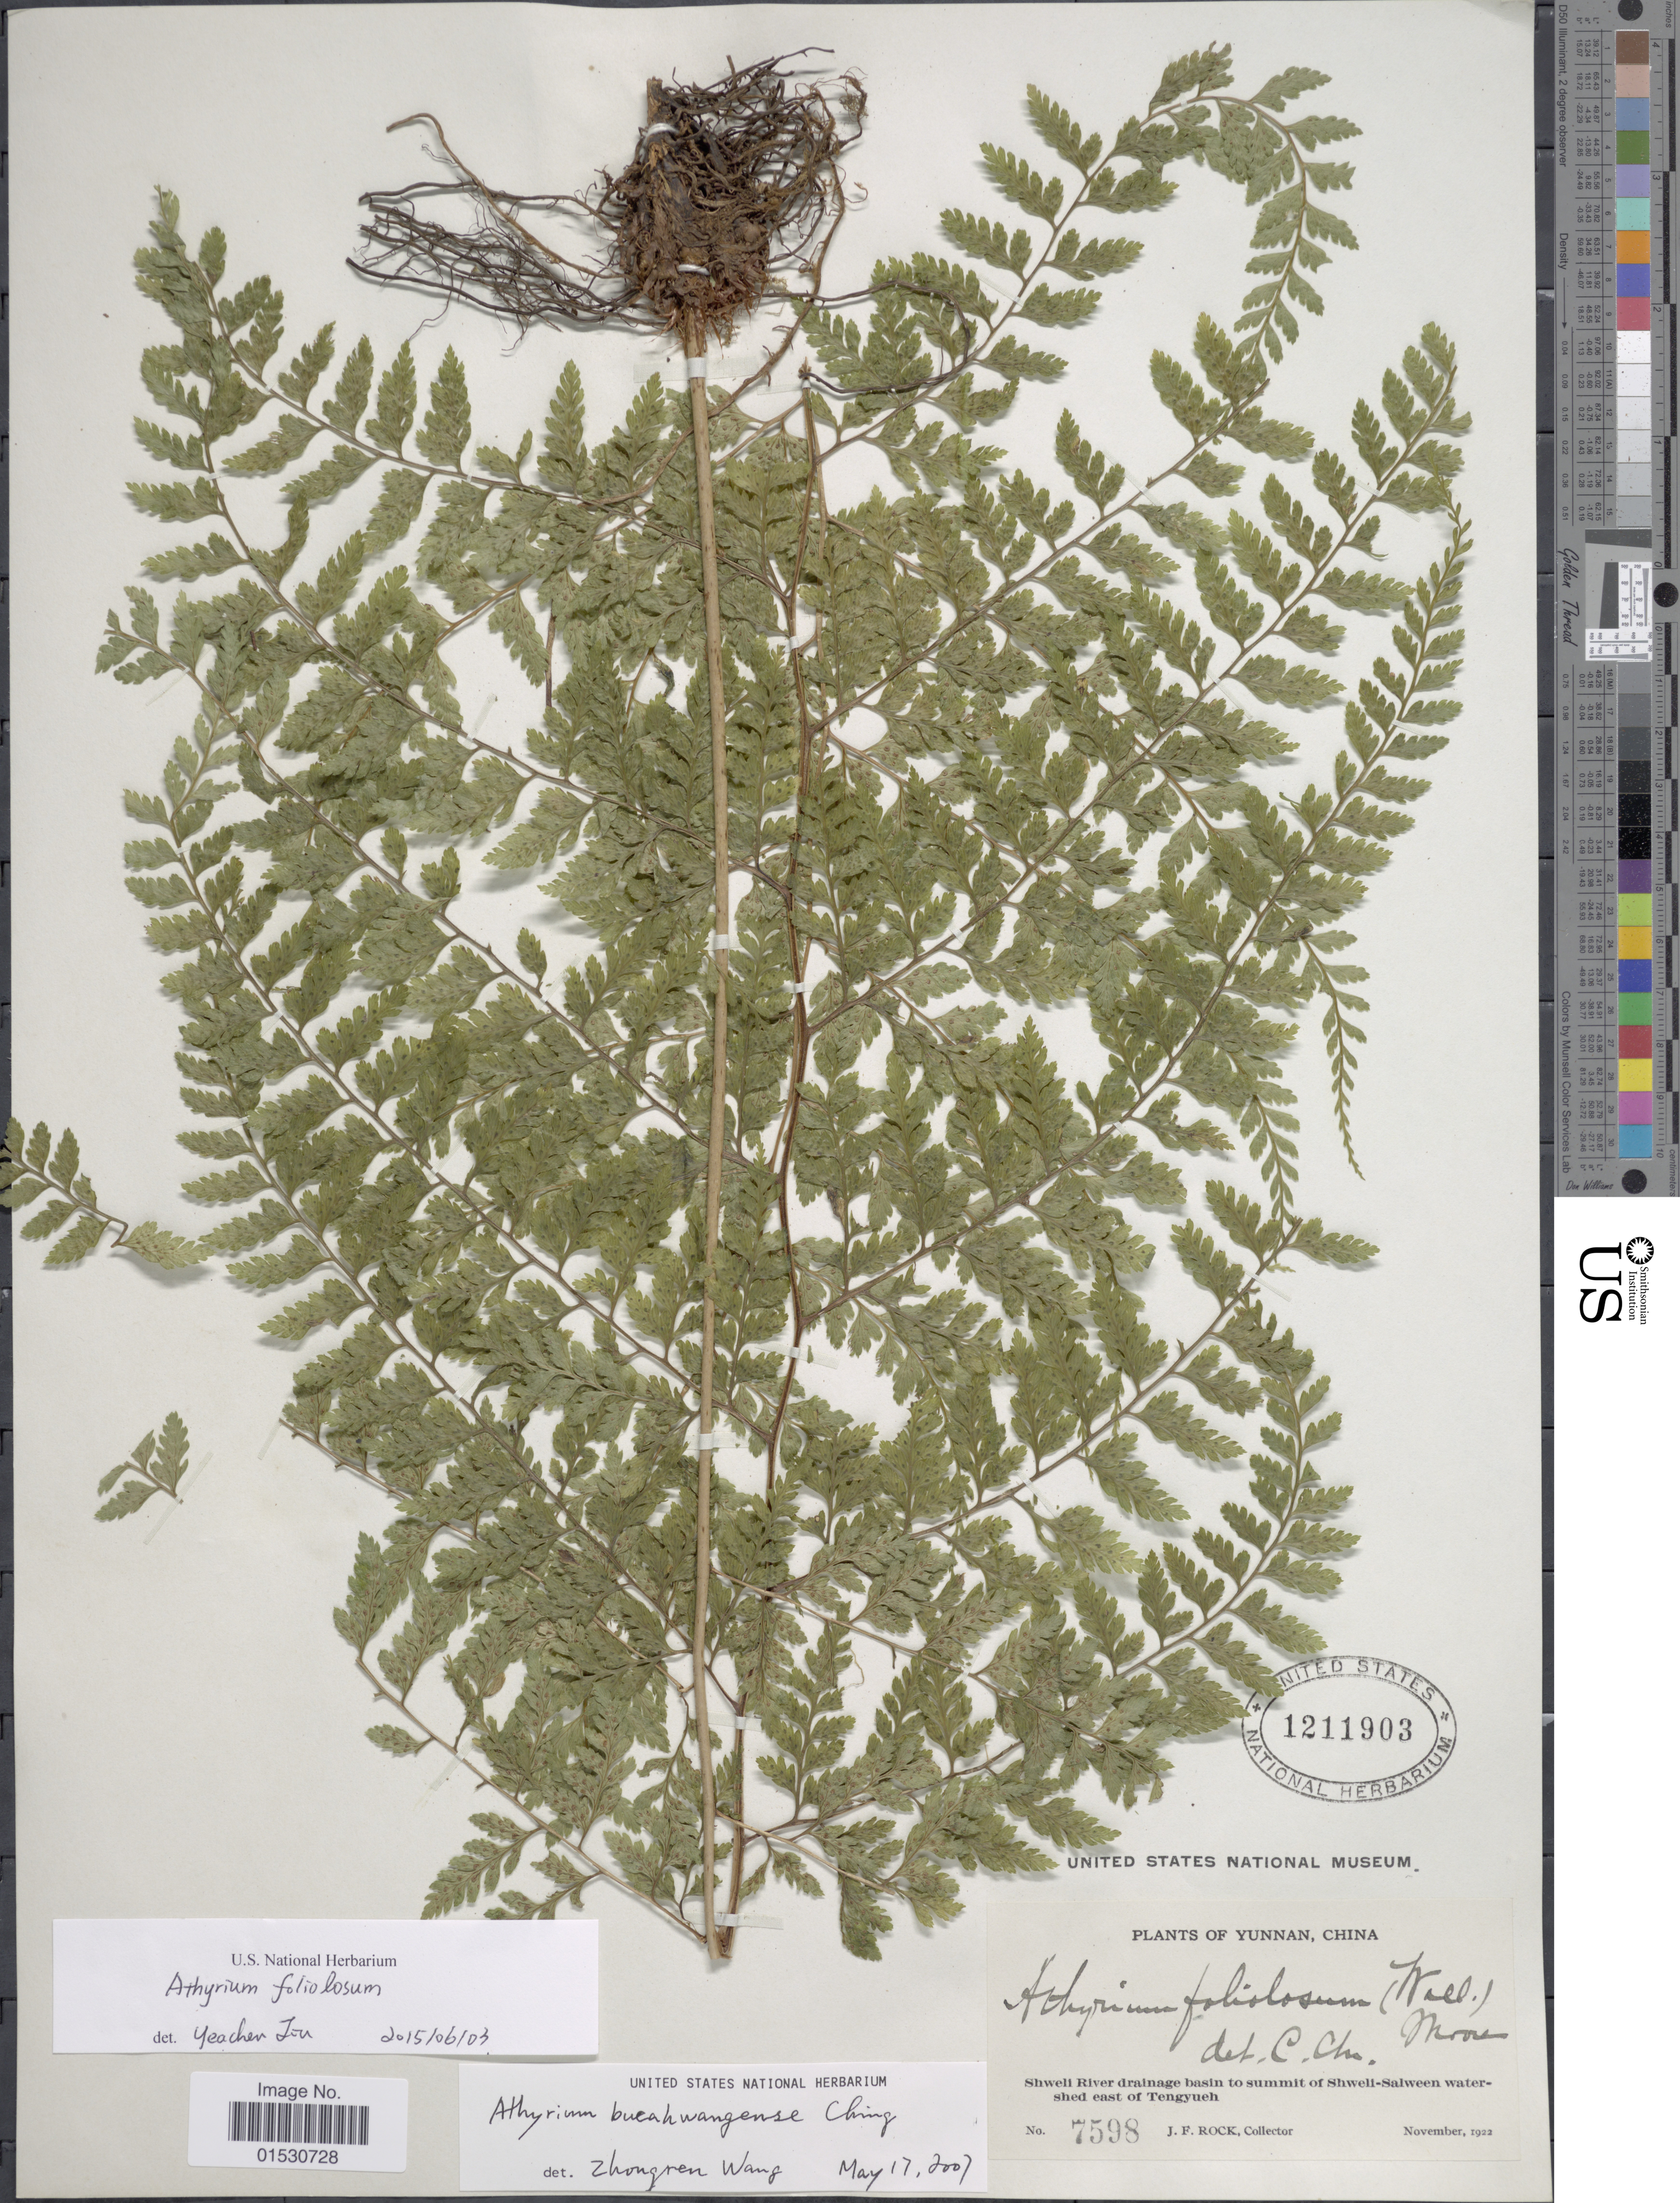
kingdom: Plantae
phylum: Tracheophyta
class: Polypodiopsida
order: Polypodiales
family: Athyriaceae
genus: Athyrium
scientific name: Athyrium foliolosum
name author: (Wall.) T. Moore ex Sm.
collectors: J. Rock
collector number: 7598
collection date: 1922-11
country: China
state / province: Yunnan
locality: Shweli River drainage basin to summit of Shweli-Salween watershed east of Tengyueh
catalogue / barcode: US 1211903